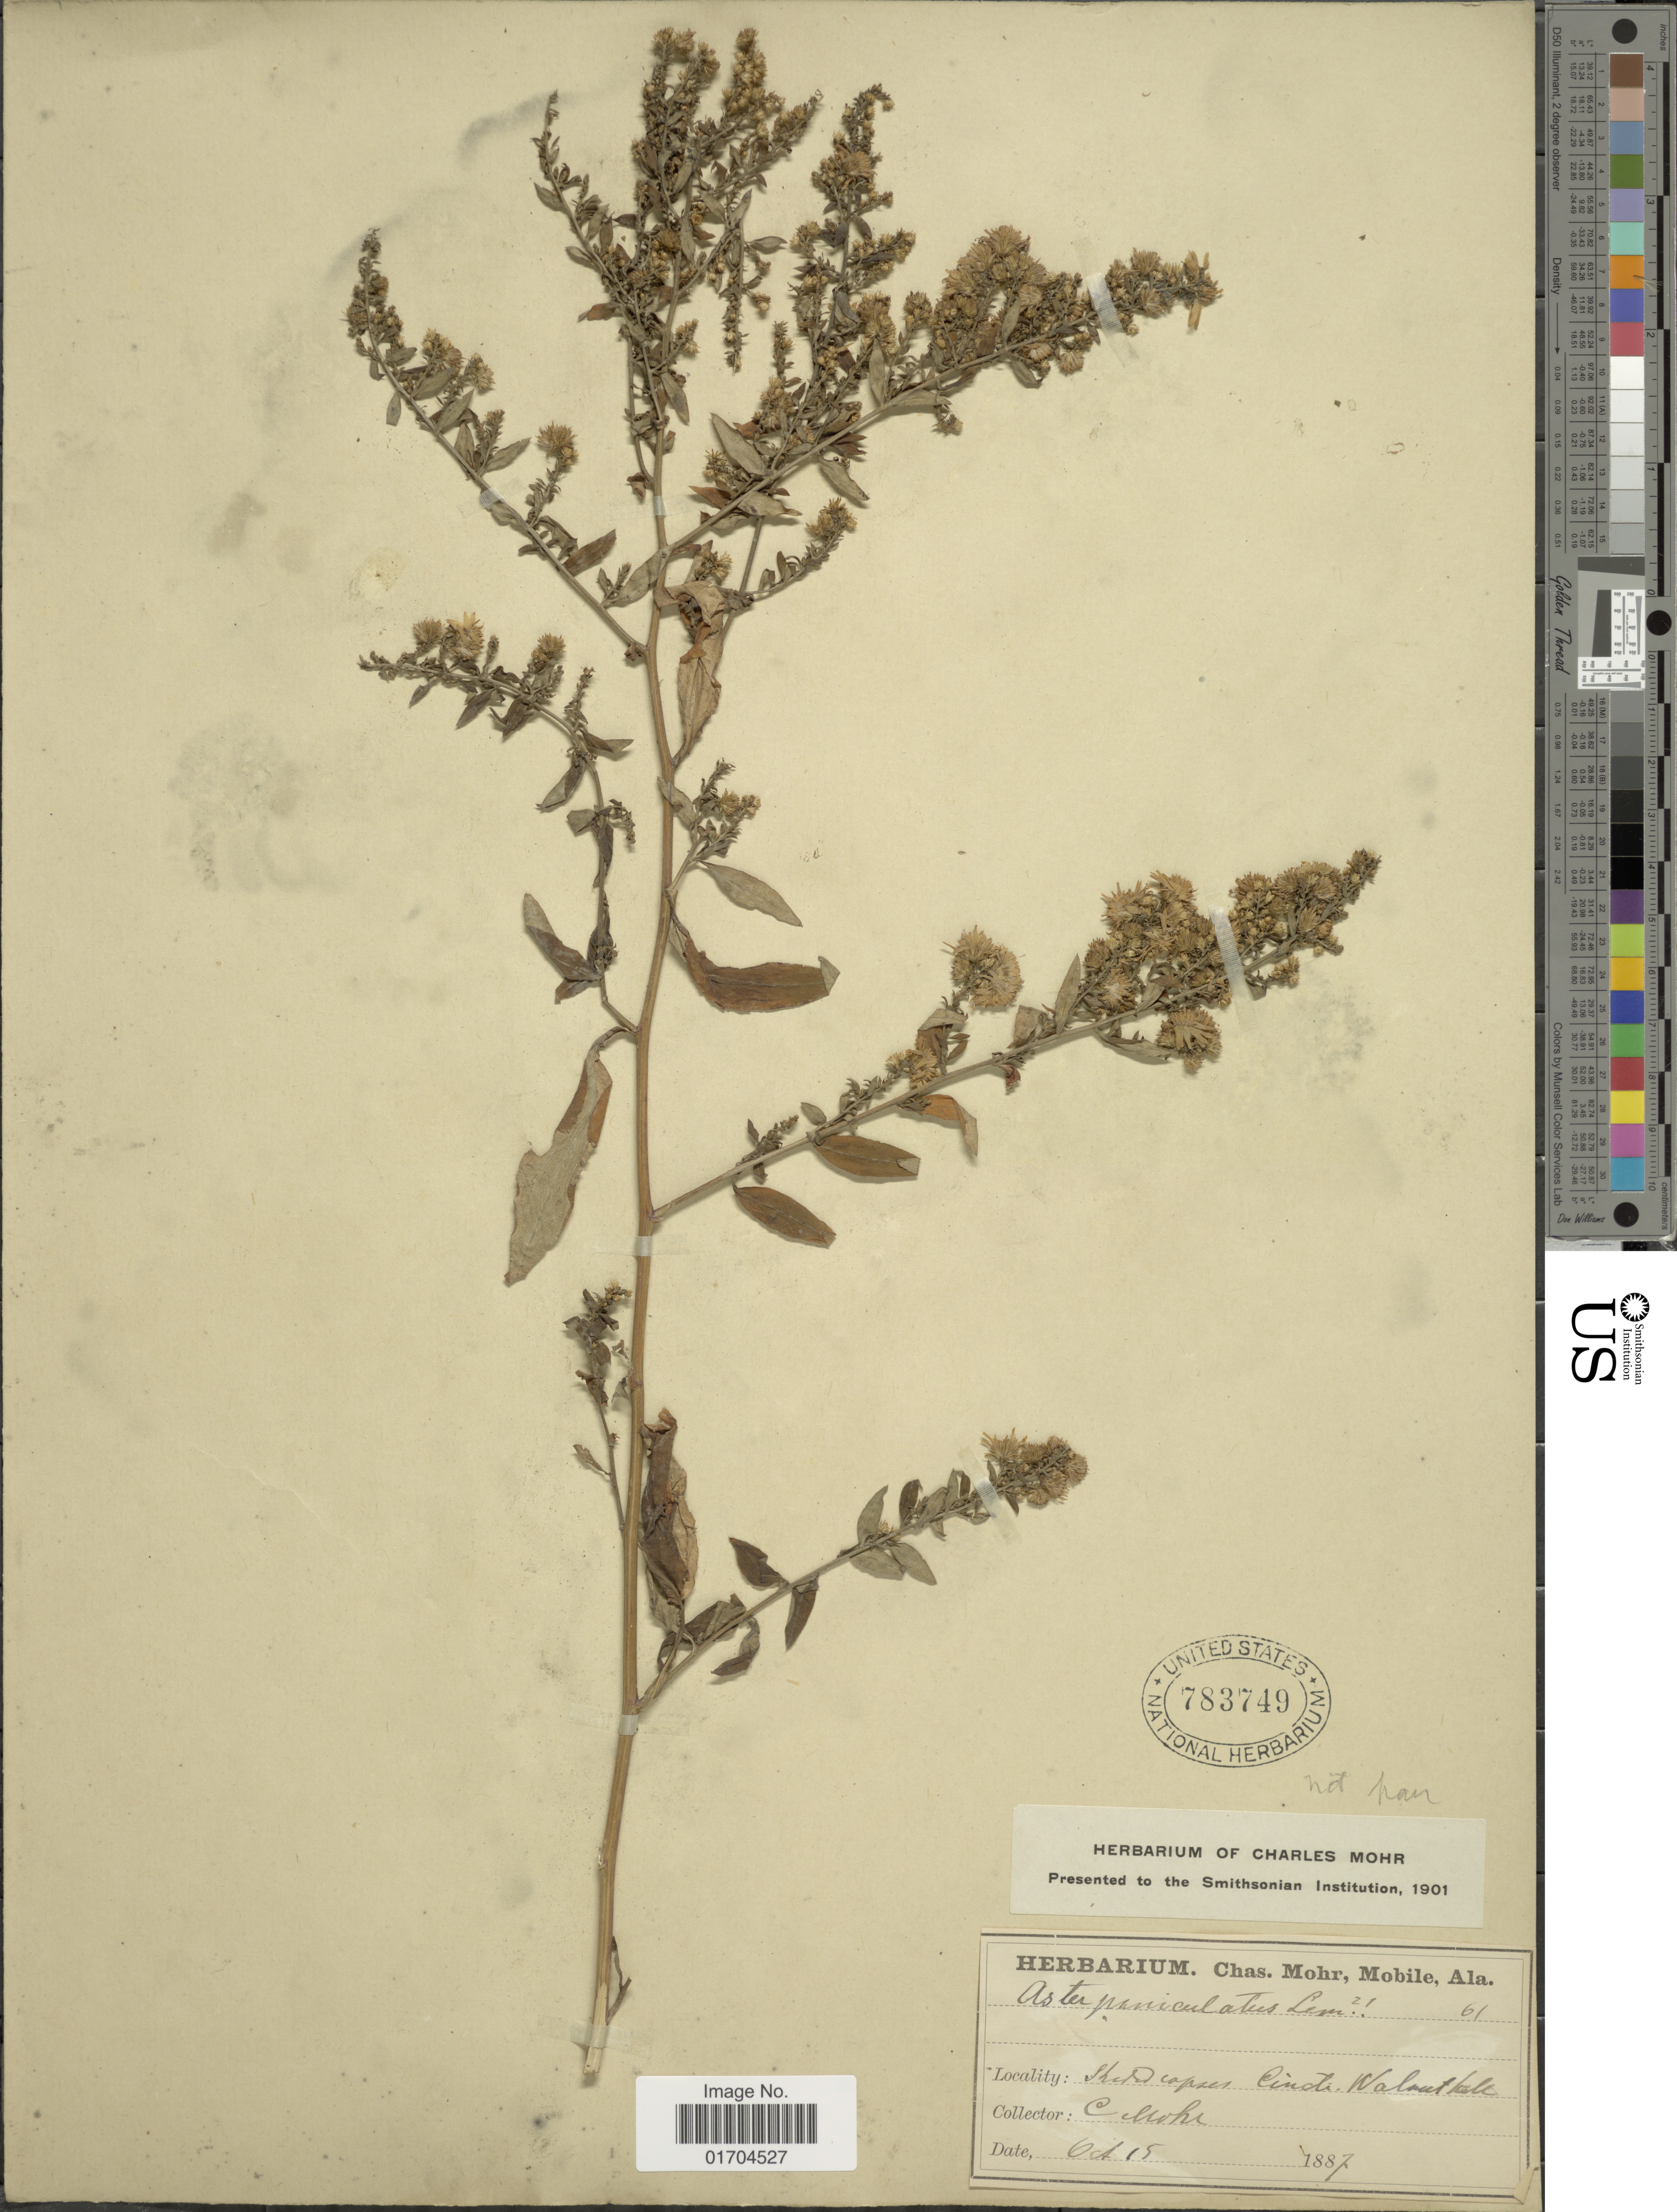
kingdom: Plantae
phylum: Tracheophyta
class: Magnoliopsida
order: Asterales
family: Asteraceae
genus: Symphyotrichum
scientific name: Symphyotrichum sp.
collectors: Mohr, C. T. (herbarium)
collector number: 61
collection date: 1887-10-15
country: United States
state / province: Alabama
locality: Sherdcapses, Cincti., Walnut, Mobile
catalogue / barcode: US 783749